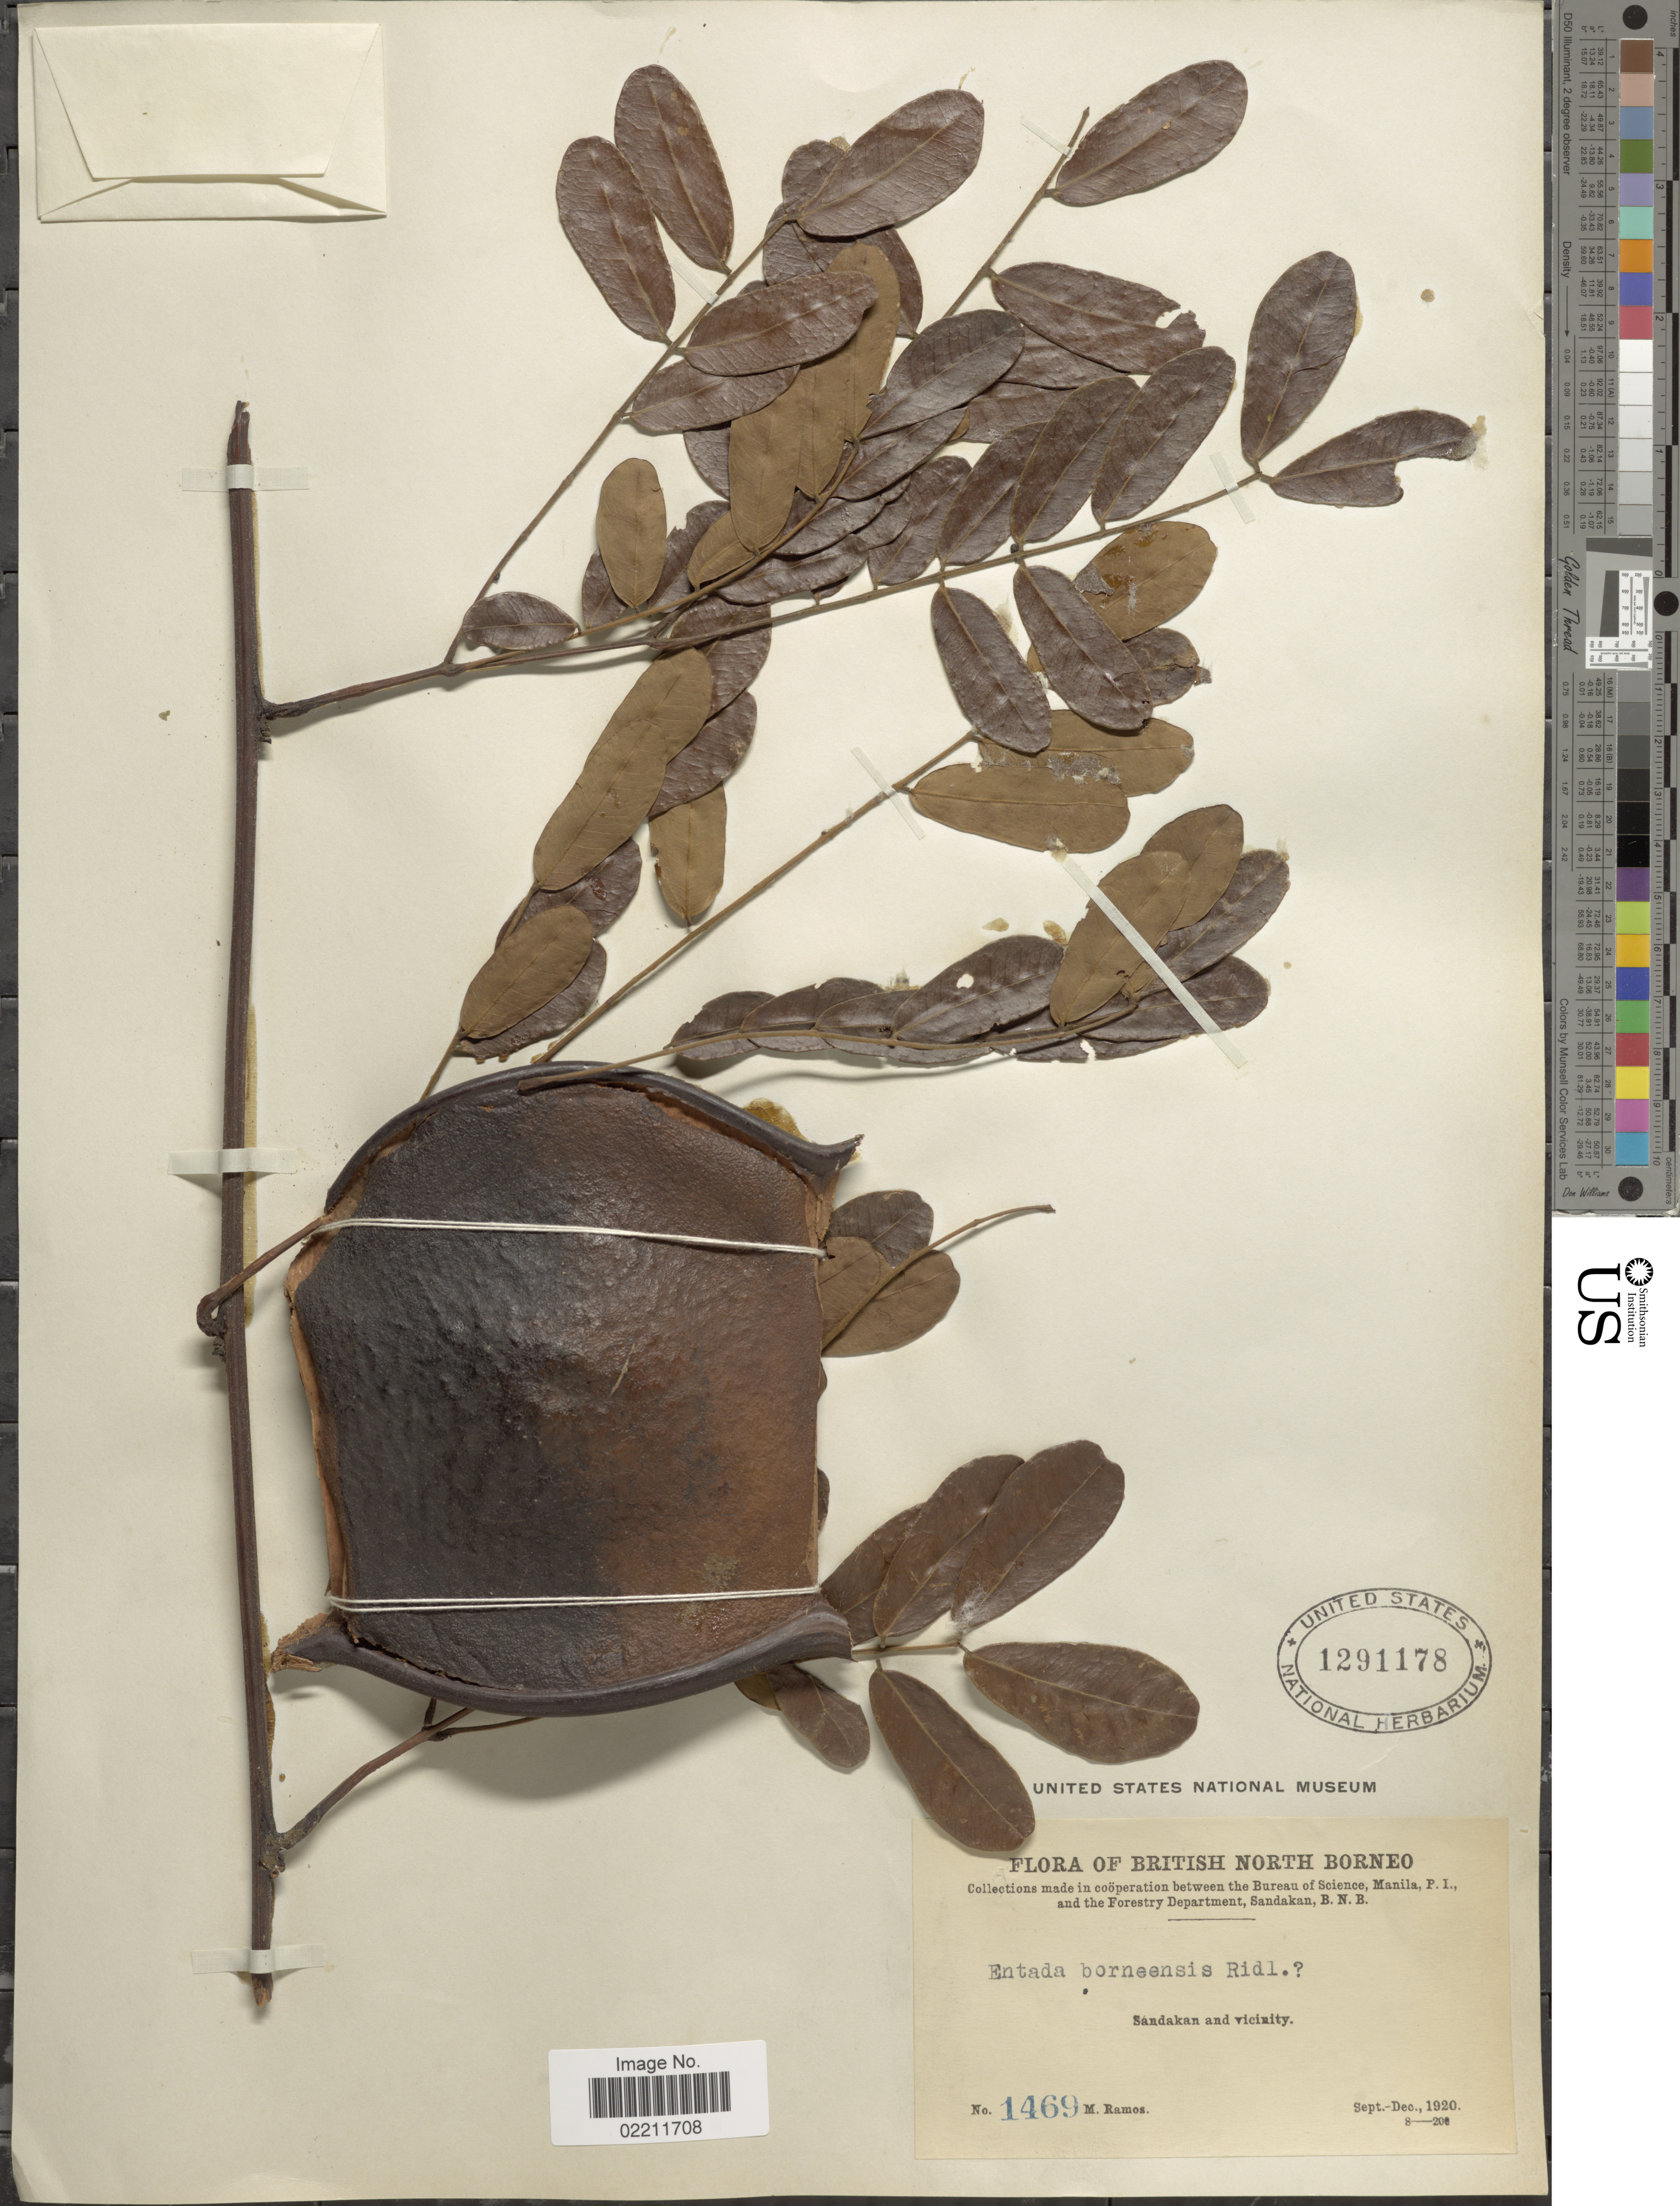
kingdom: Plantae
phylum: Tracheophyta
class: Magnoliopsida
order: Fabales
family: Fabaceae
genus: Entada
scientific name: Entada rheedei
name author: Spreng.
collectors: F. Ramos M.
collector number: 1469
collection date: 1920-09/1920-12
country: Malaysia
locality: Sandakan and vicinity.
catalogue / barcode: US 1291178